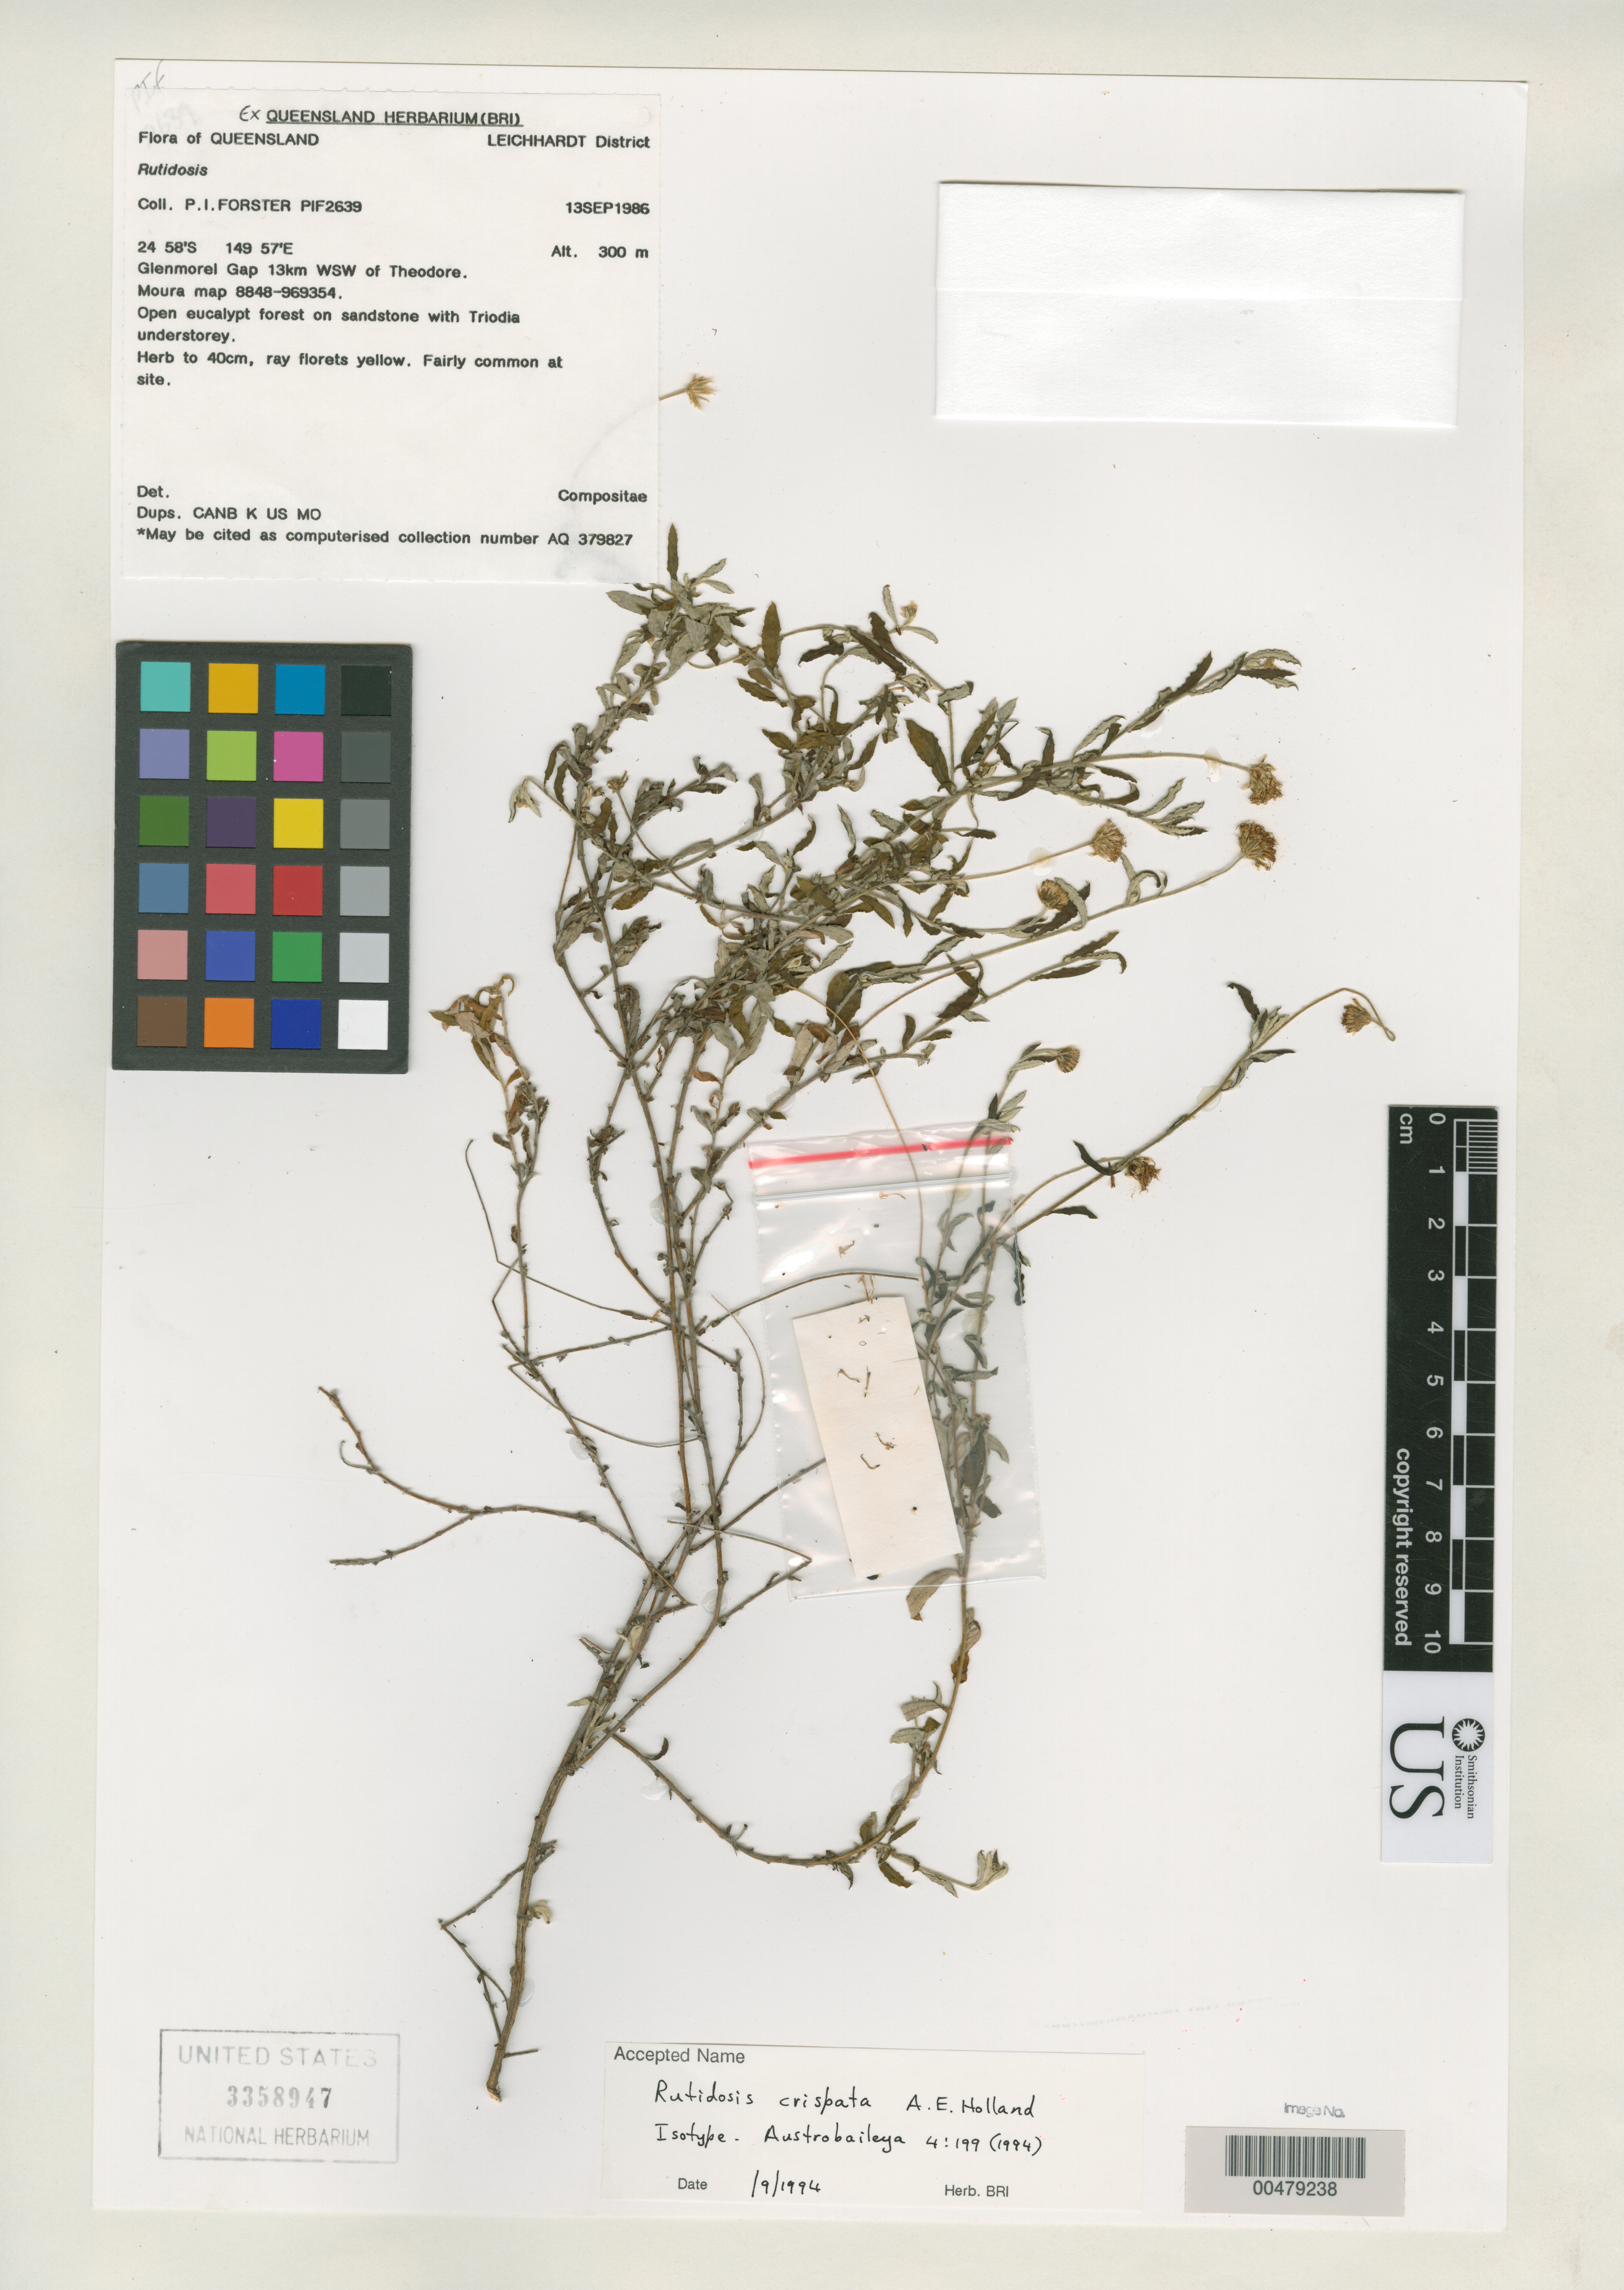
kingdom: Plantae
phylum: Tracheophyta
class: Magnoliopsida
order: Asterales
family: Asteraceae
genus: Rutidosis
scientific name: Rutidosis crispata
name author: A.E. Holland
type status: Isotype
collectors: P. I. Forster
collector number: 2639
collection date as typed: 13 Sep 1986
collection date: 1986-09-13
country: Australia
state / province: Queensland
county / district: Leichhardt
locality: Glenmorel Gap, 13 km WSW of Theodore.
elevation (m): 300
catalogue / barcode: US 3358947